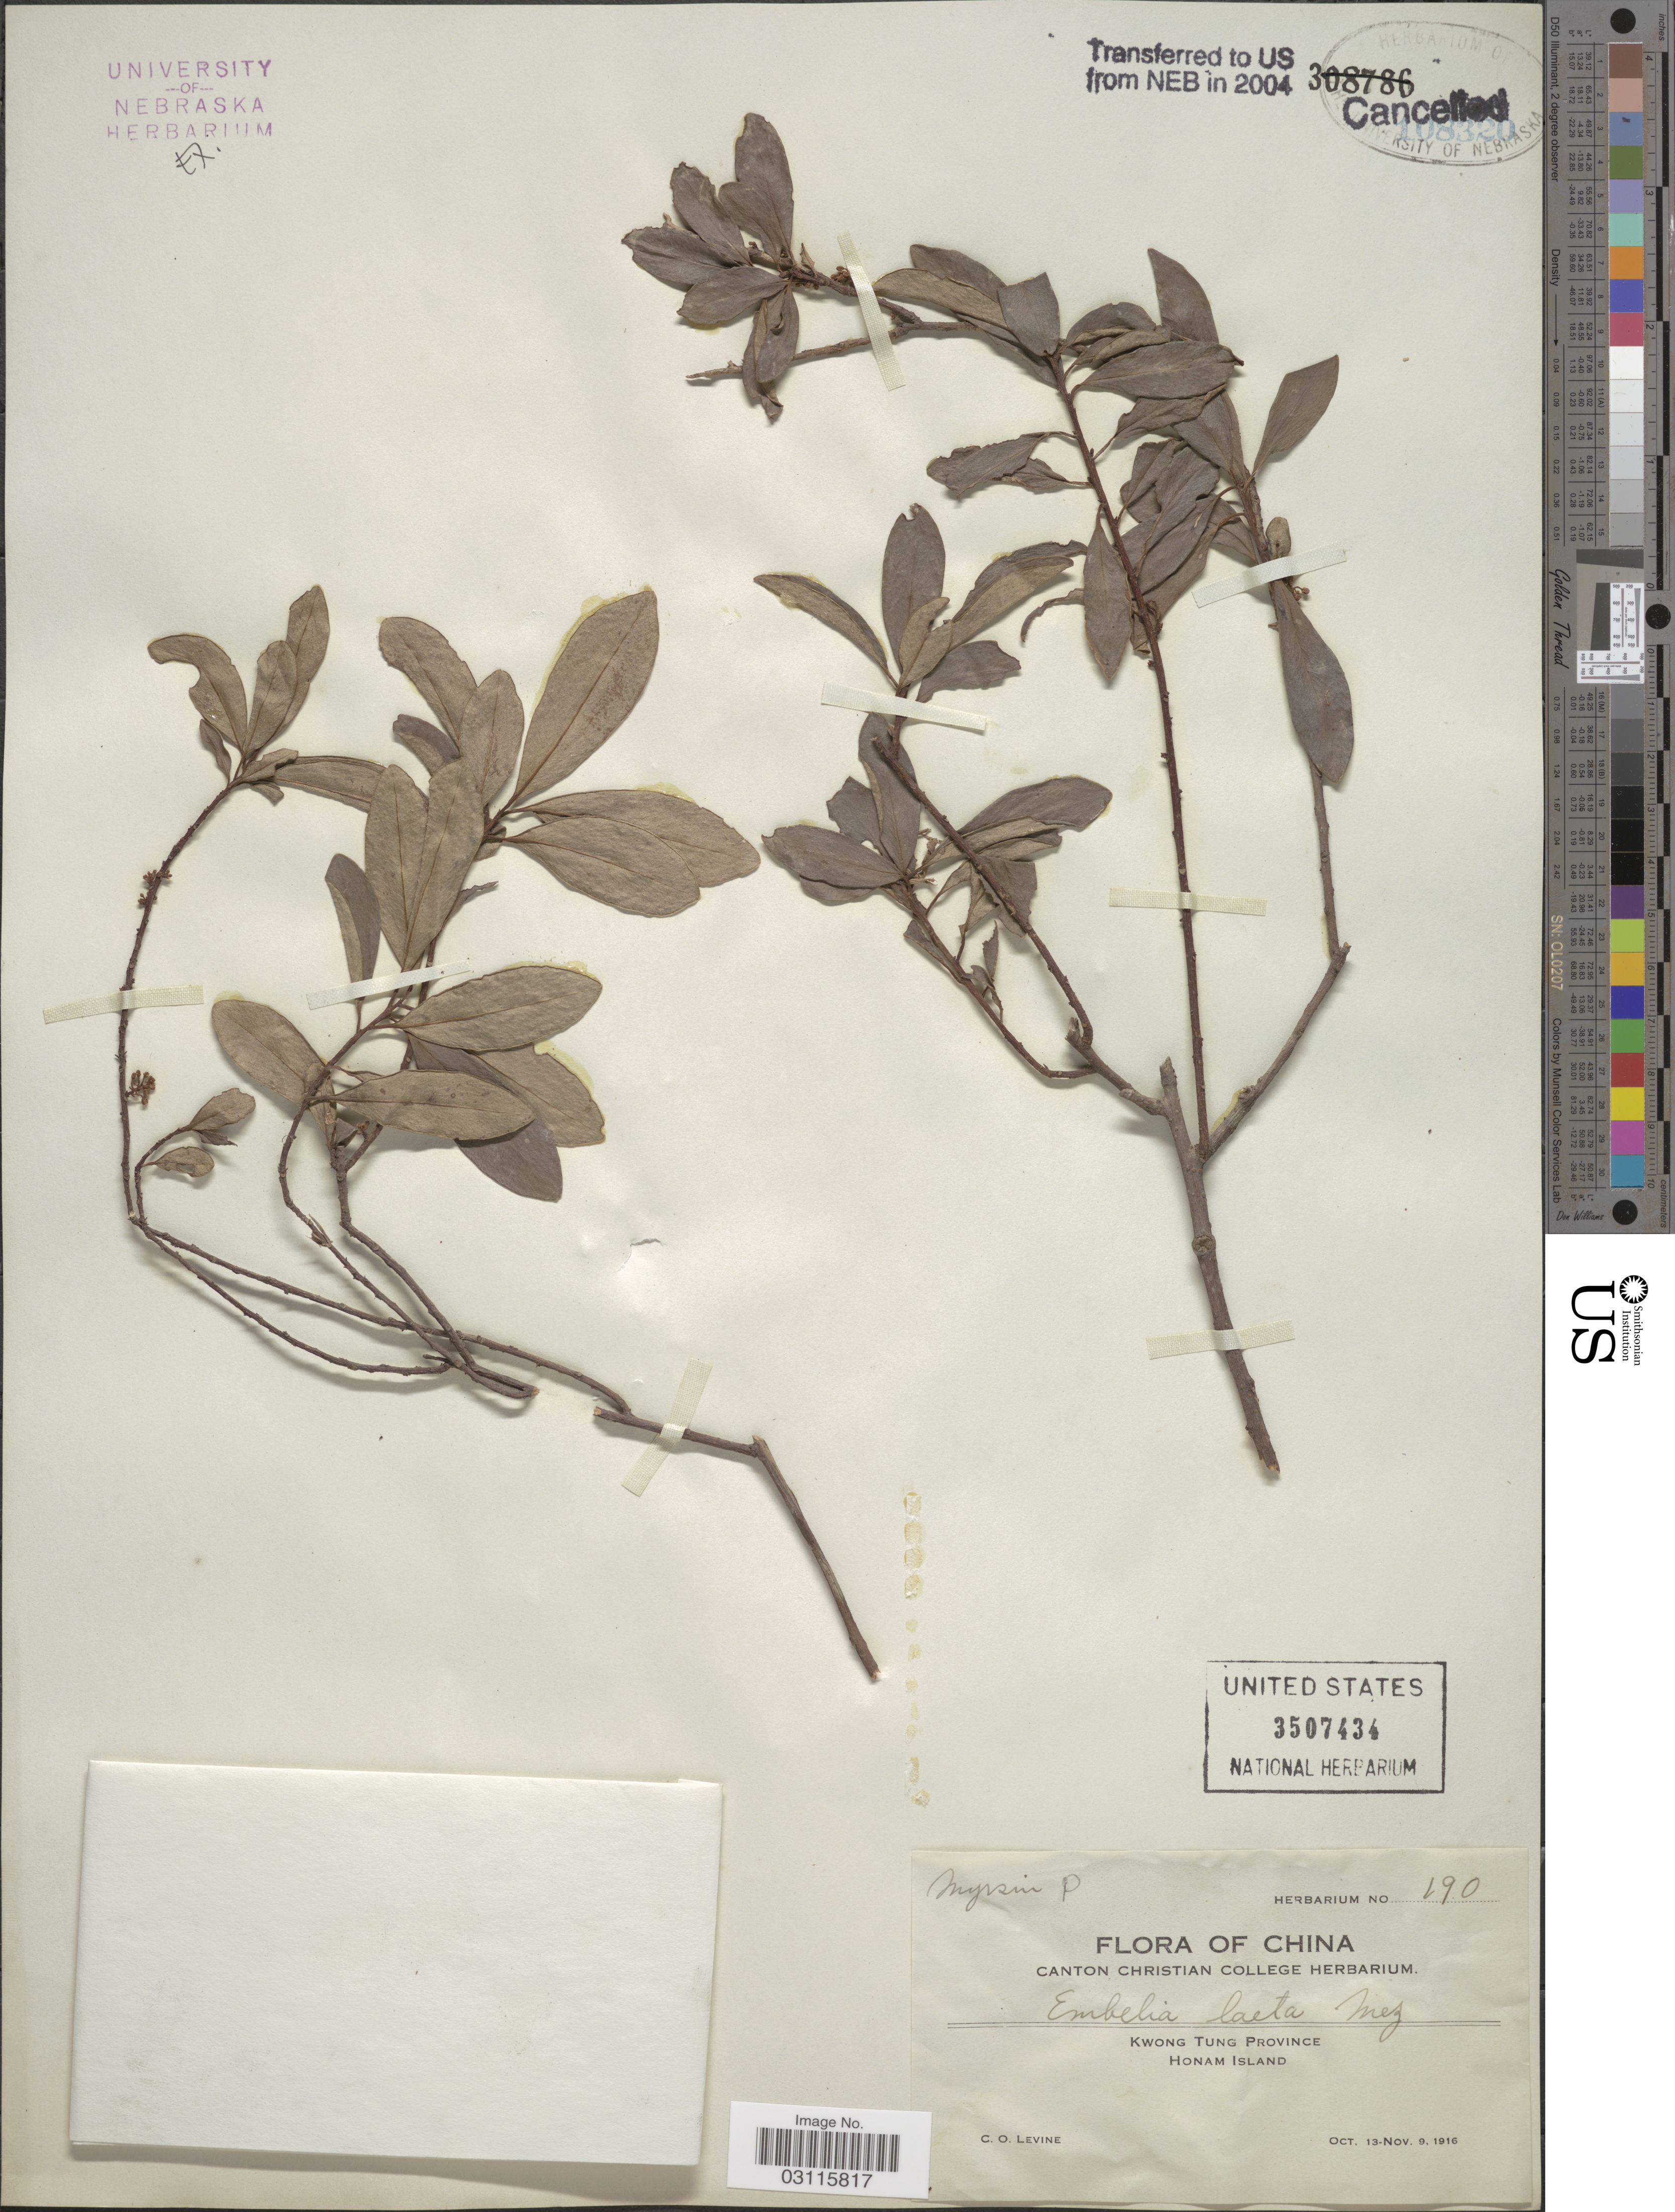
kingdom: Plantae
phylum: Tracheophyta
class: Magnoliopsida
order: Ericales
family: Primulaceae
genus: Embelia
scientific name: Embelia laeta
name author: (L.) Mez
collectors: C. O. Levine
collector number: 190*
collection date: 1916-10-13/1916-11-09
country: China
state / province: Guangdong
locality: Kwong Tung Province. Honam Island.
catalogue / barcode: US 3507434